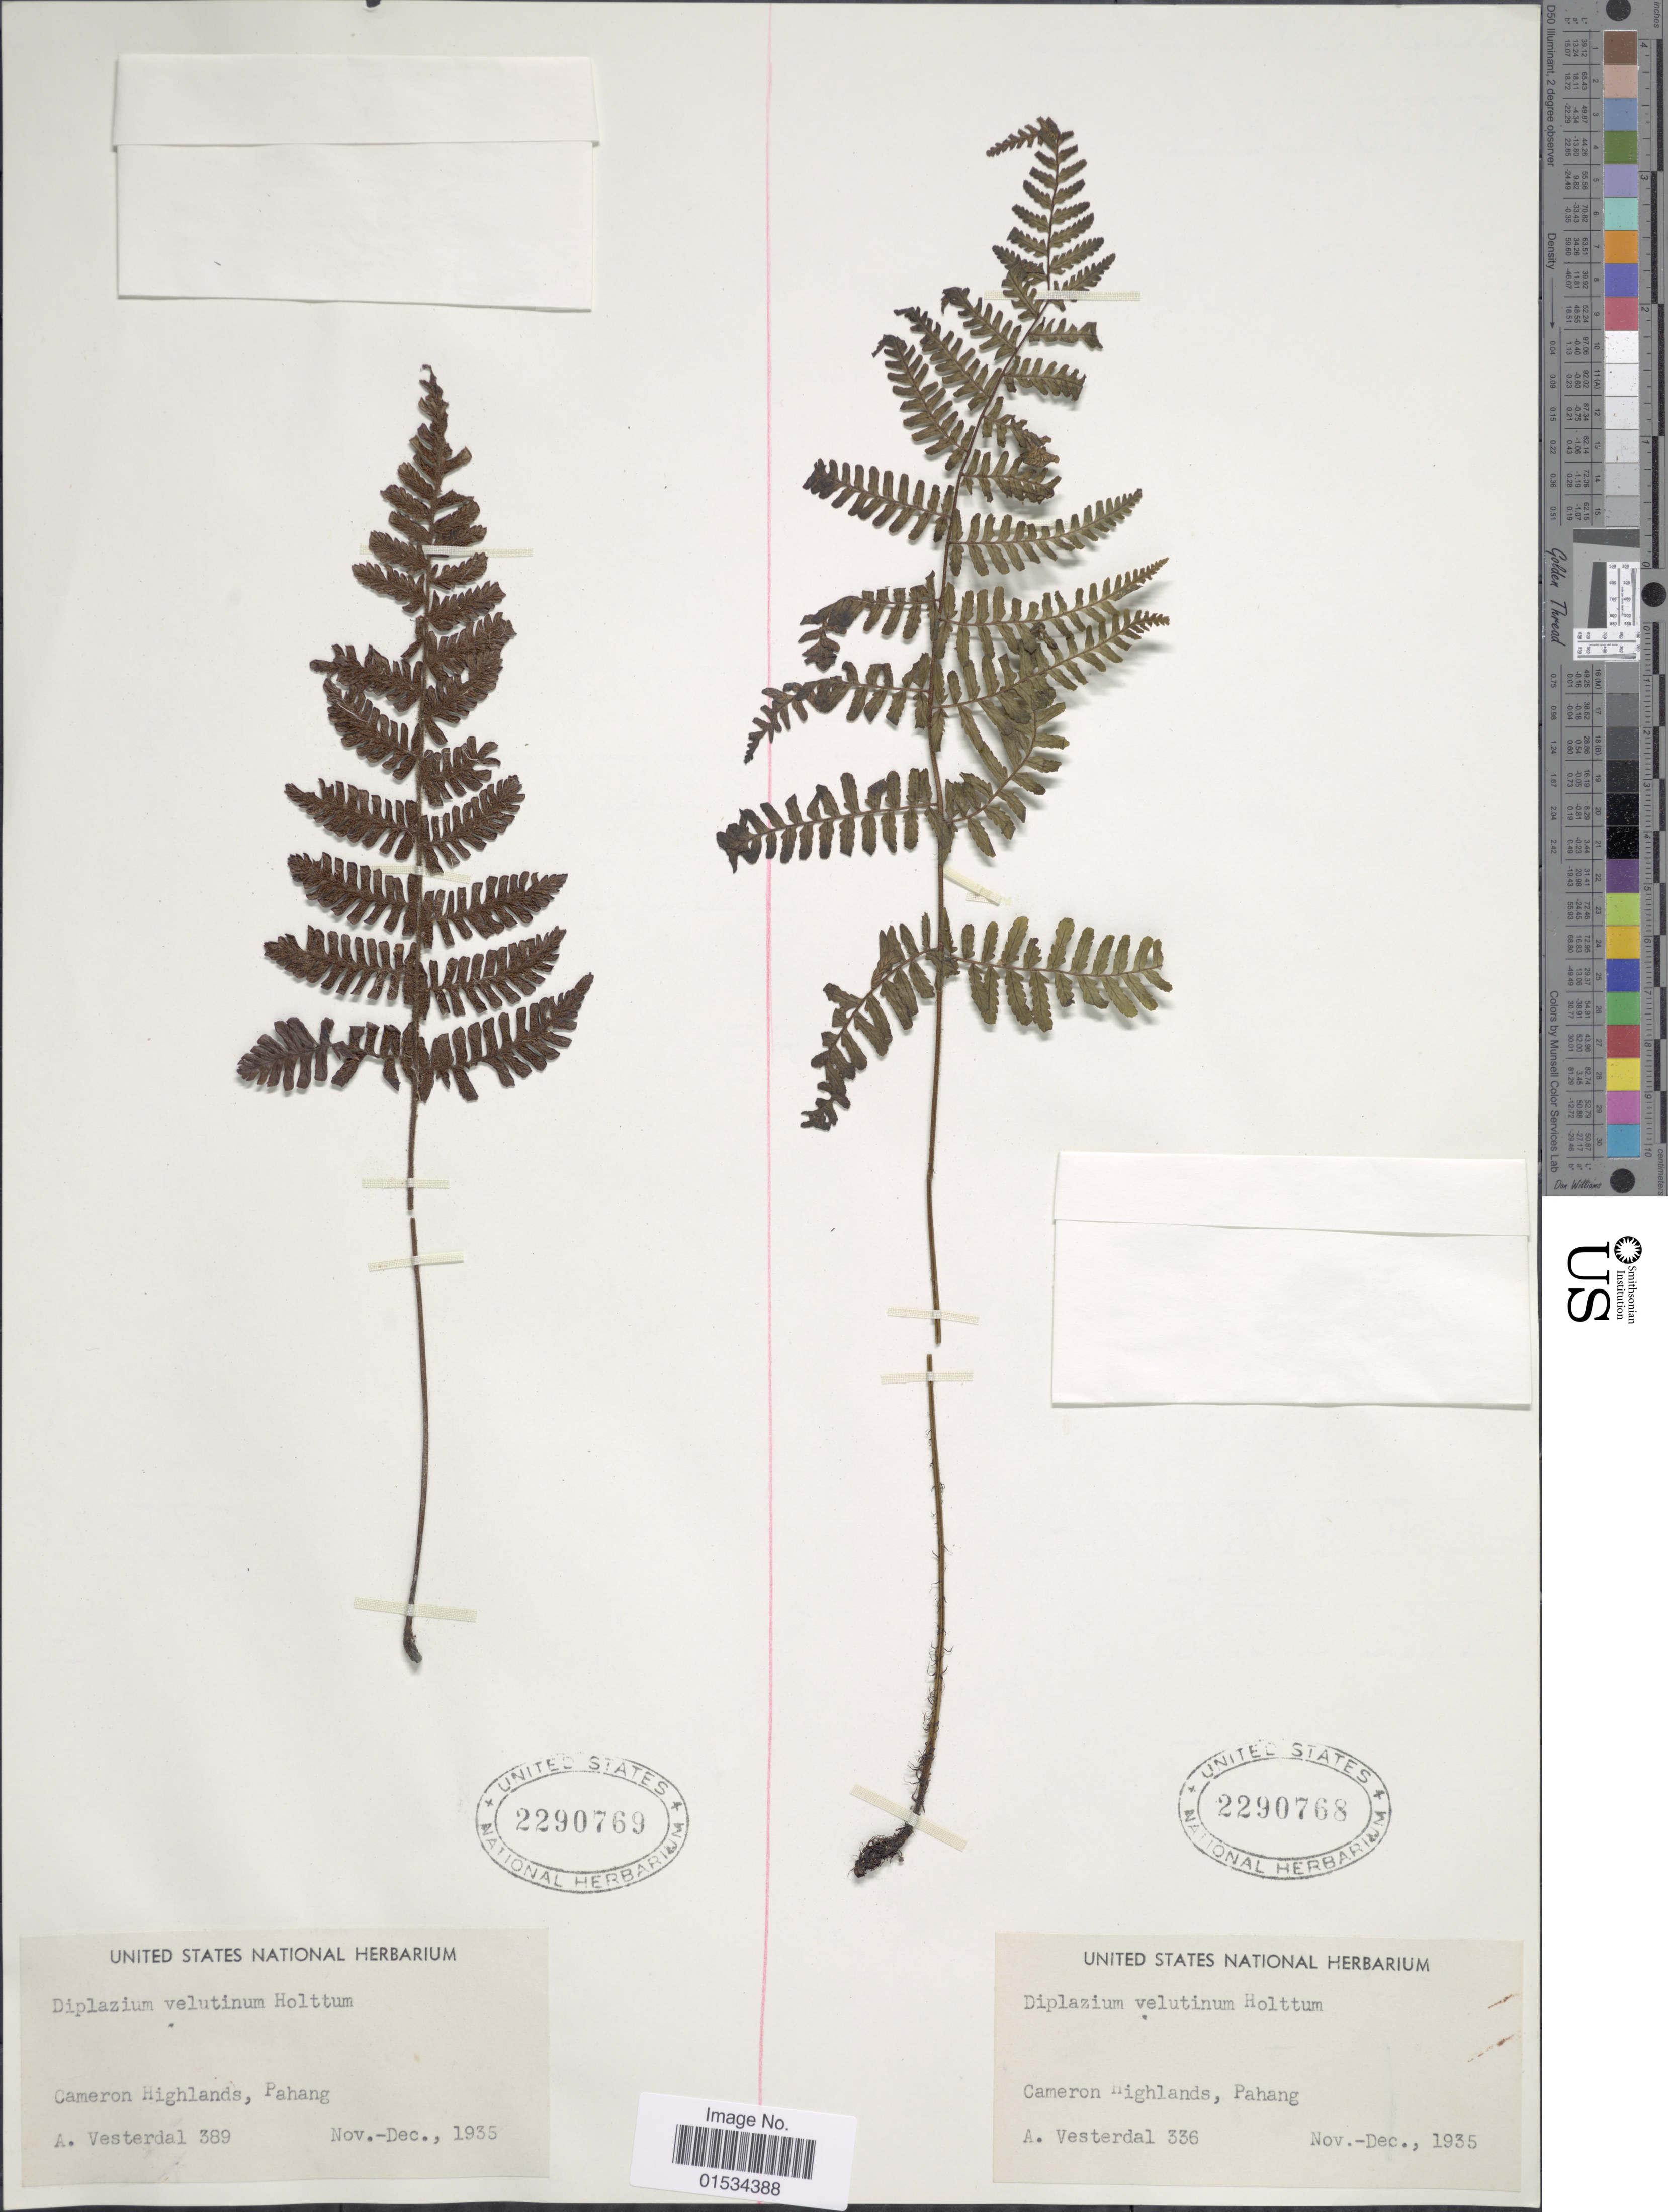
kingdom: Plantae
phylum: Tracheophyta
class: Polypodiopsida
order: Polypodiales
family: Athyriaceae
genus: Diplazium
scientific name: Diplazium velutinum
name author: Holttum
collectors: A. Vesterdal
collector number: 389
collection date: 1935-11/1935-12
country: Malaysia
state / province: Pahang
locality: Cameron Highlands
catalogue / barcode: US 2290769-2